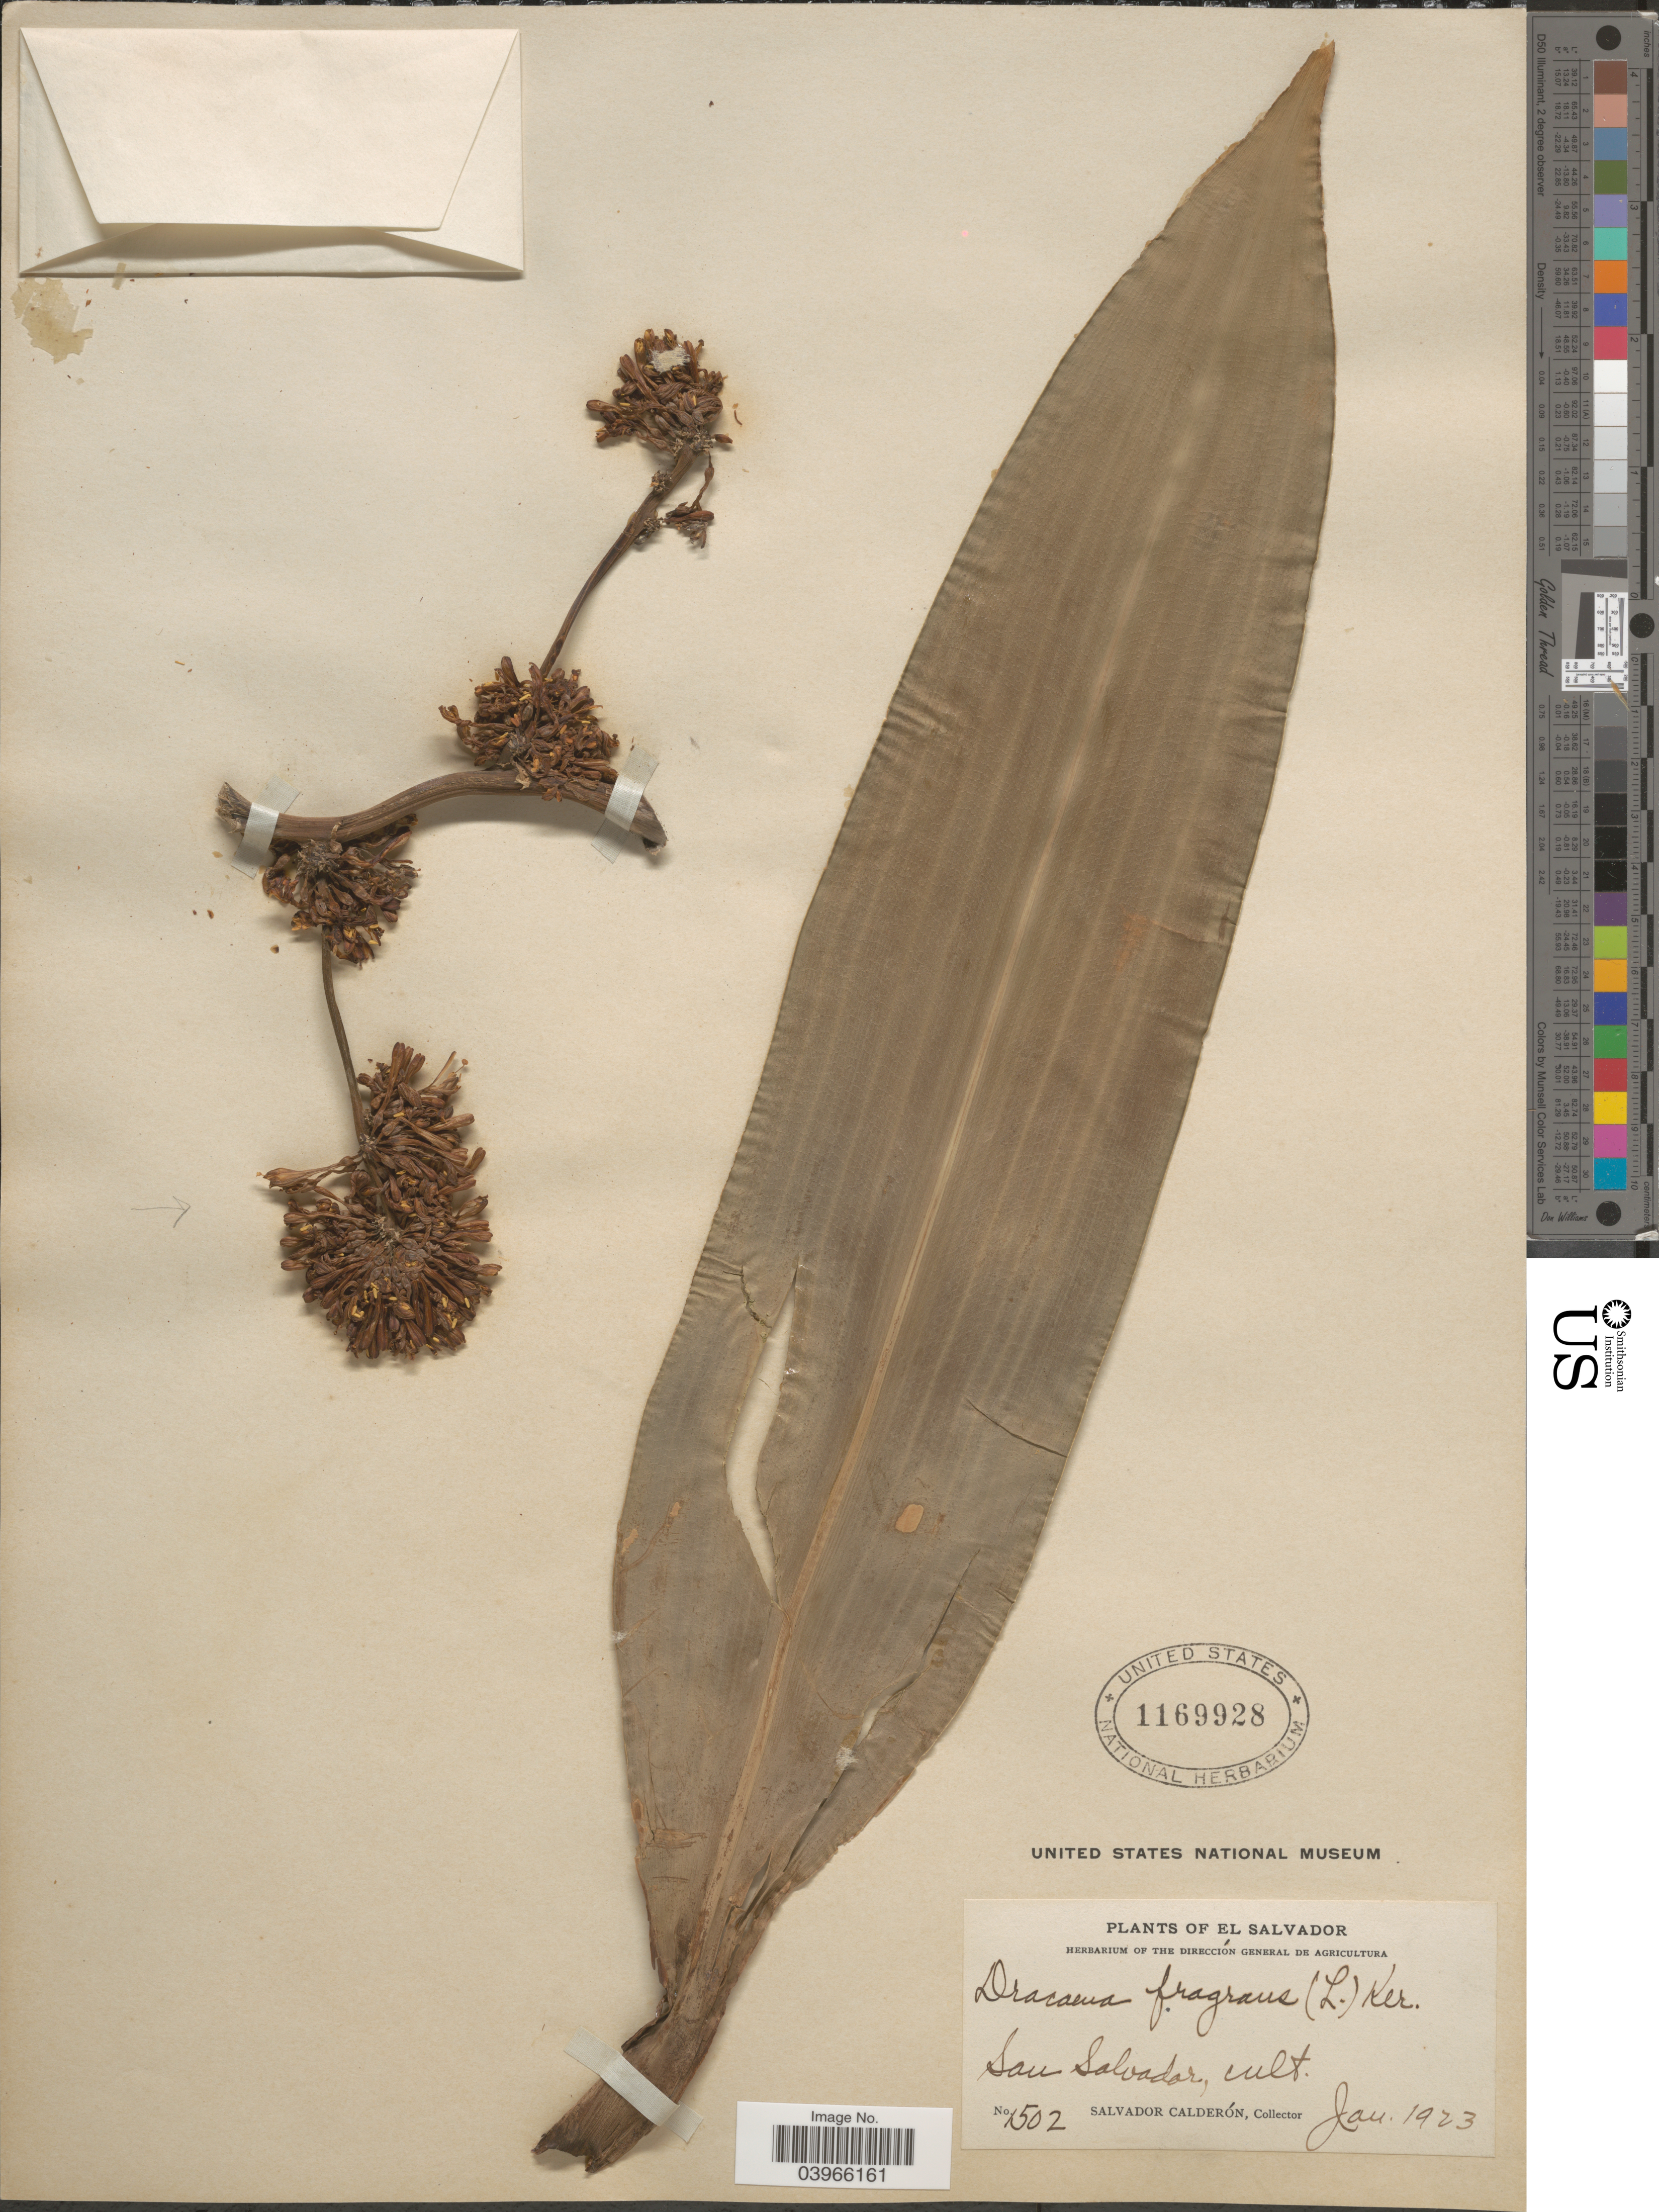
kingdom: Plantae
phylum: Tracheophyta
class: Liliopsida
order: Asparagales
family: Asparagaceae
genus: Dracaena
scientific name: Dracaena fragrans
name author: (L.) Ker Gawl.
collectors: S. Calderón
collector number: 1502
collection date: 1923-01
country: El Salvador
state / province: San Salvador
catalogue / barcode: US 1169928